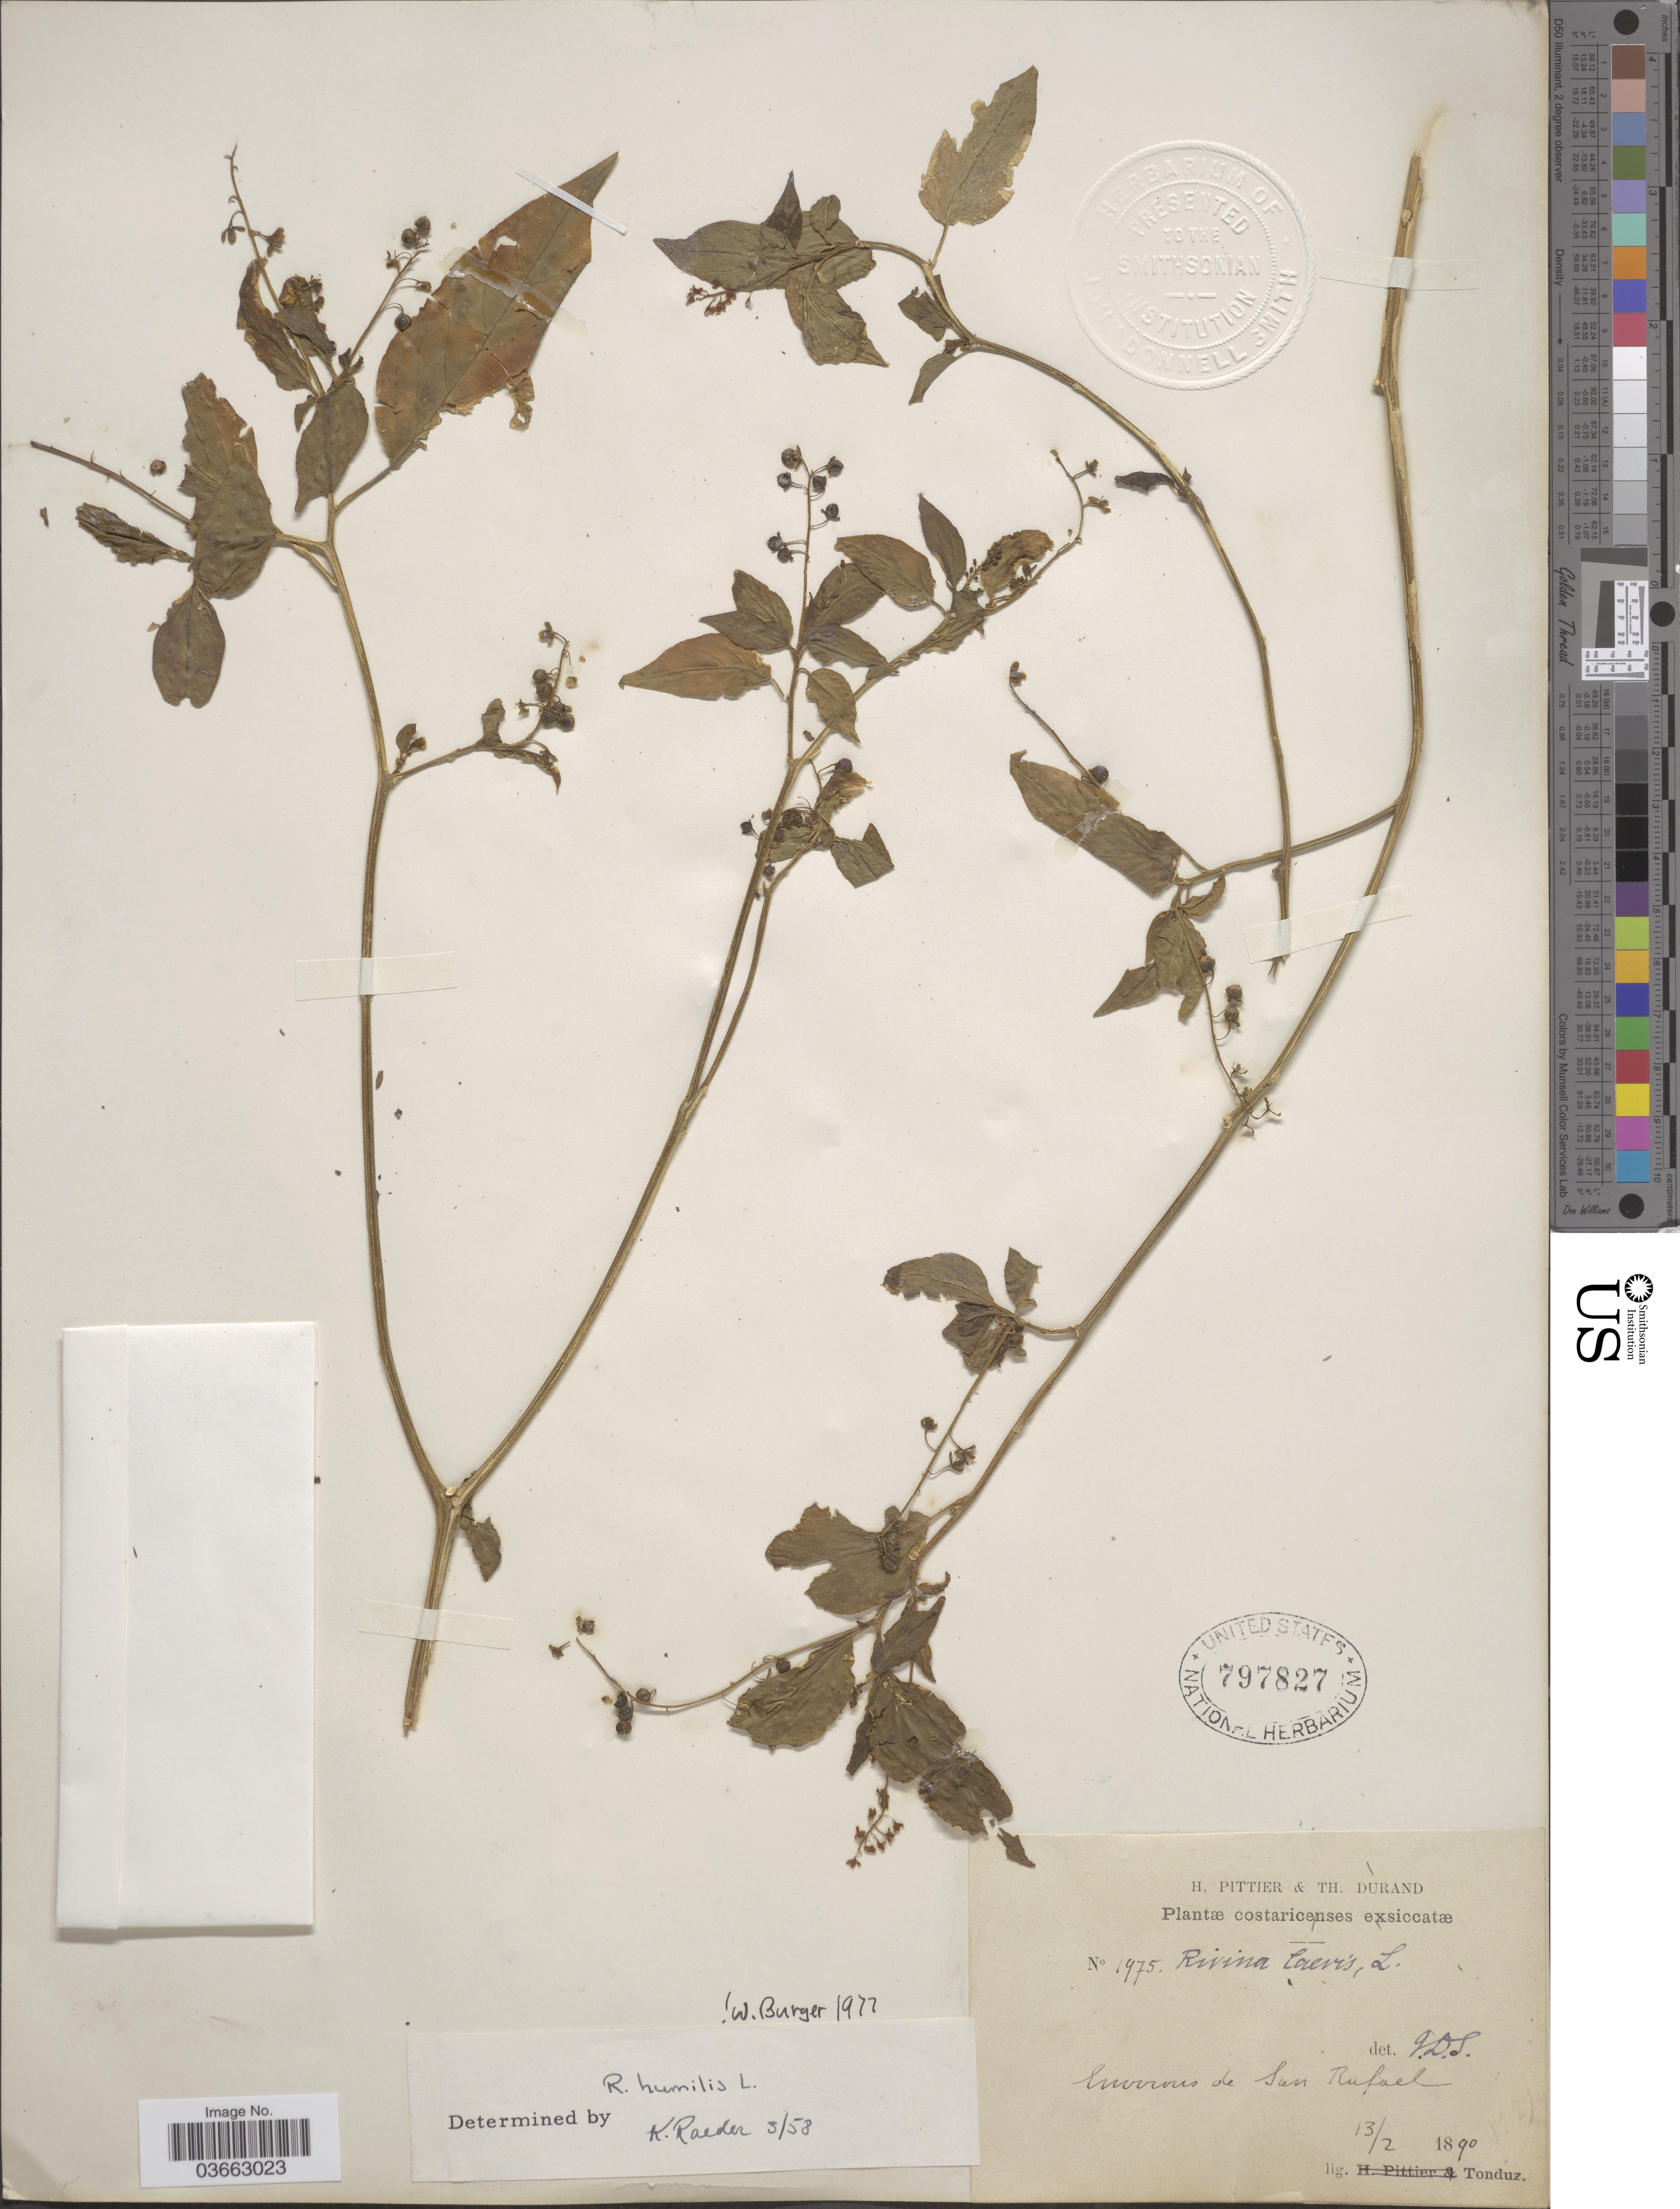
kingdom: Plantae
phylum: Tracheophyta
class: Magnoliopsida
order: Caryophyllales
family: Phytolaccaceae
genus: Rivina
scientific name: Rivina humilis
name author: L.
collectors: Tonduz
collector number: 1975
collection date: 1890-02-13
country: Costa Rica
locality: Environs de San Rafael.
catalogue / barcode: US 797827